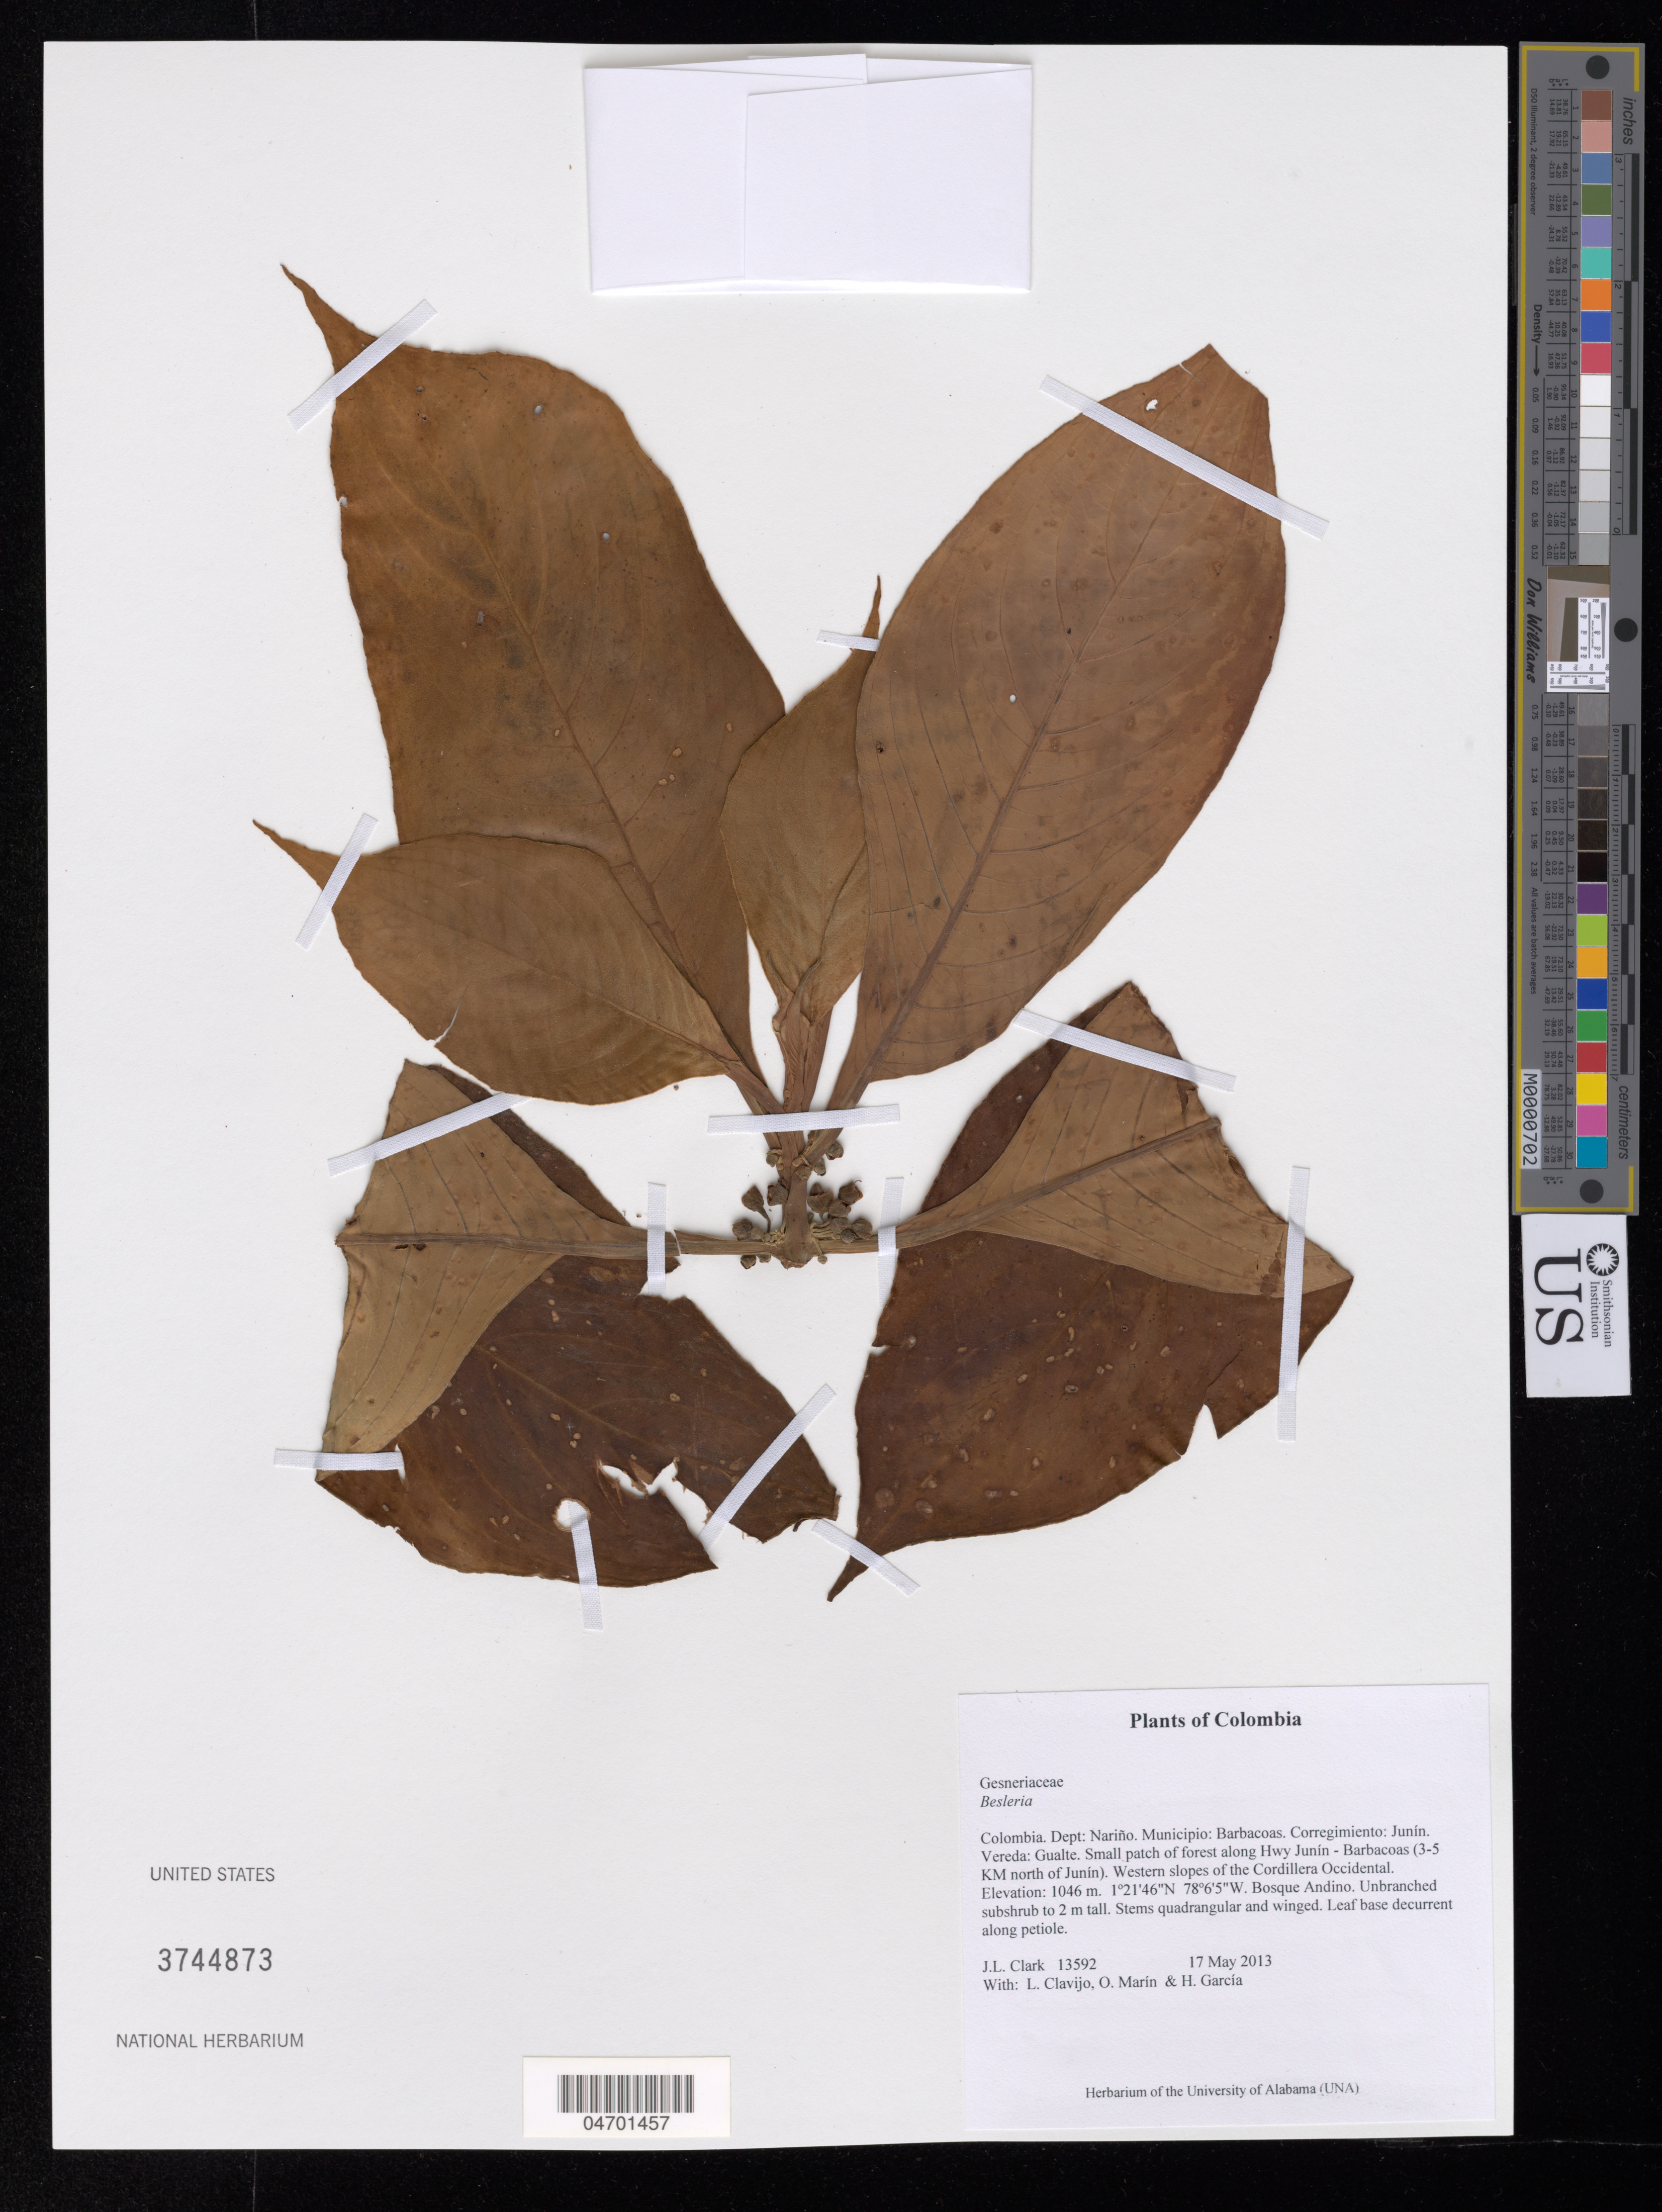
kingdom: Plantae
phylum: Tracheophyta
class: Magnoliopsida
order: Lamiales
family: Gesneriaceae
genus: Besleria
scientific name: Besleria sp.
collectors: J. L. Clark, L. Clavijo, J. Howieson & H. Garcia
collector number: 13592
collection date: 2013-05-17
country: Colombia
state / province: Nariño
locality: Dept: Nariño. Municipio: Barbacoas. Corregimiento: Junín. Vereda: Gualte. Small patch of forest along Hwy Junín - Barbacoas (3-5 KM north of Junín). Western slopes of the Cordillera Occidental.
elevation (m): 1046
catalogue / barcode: US 3744873